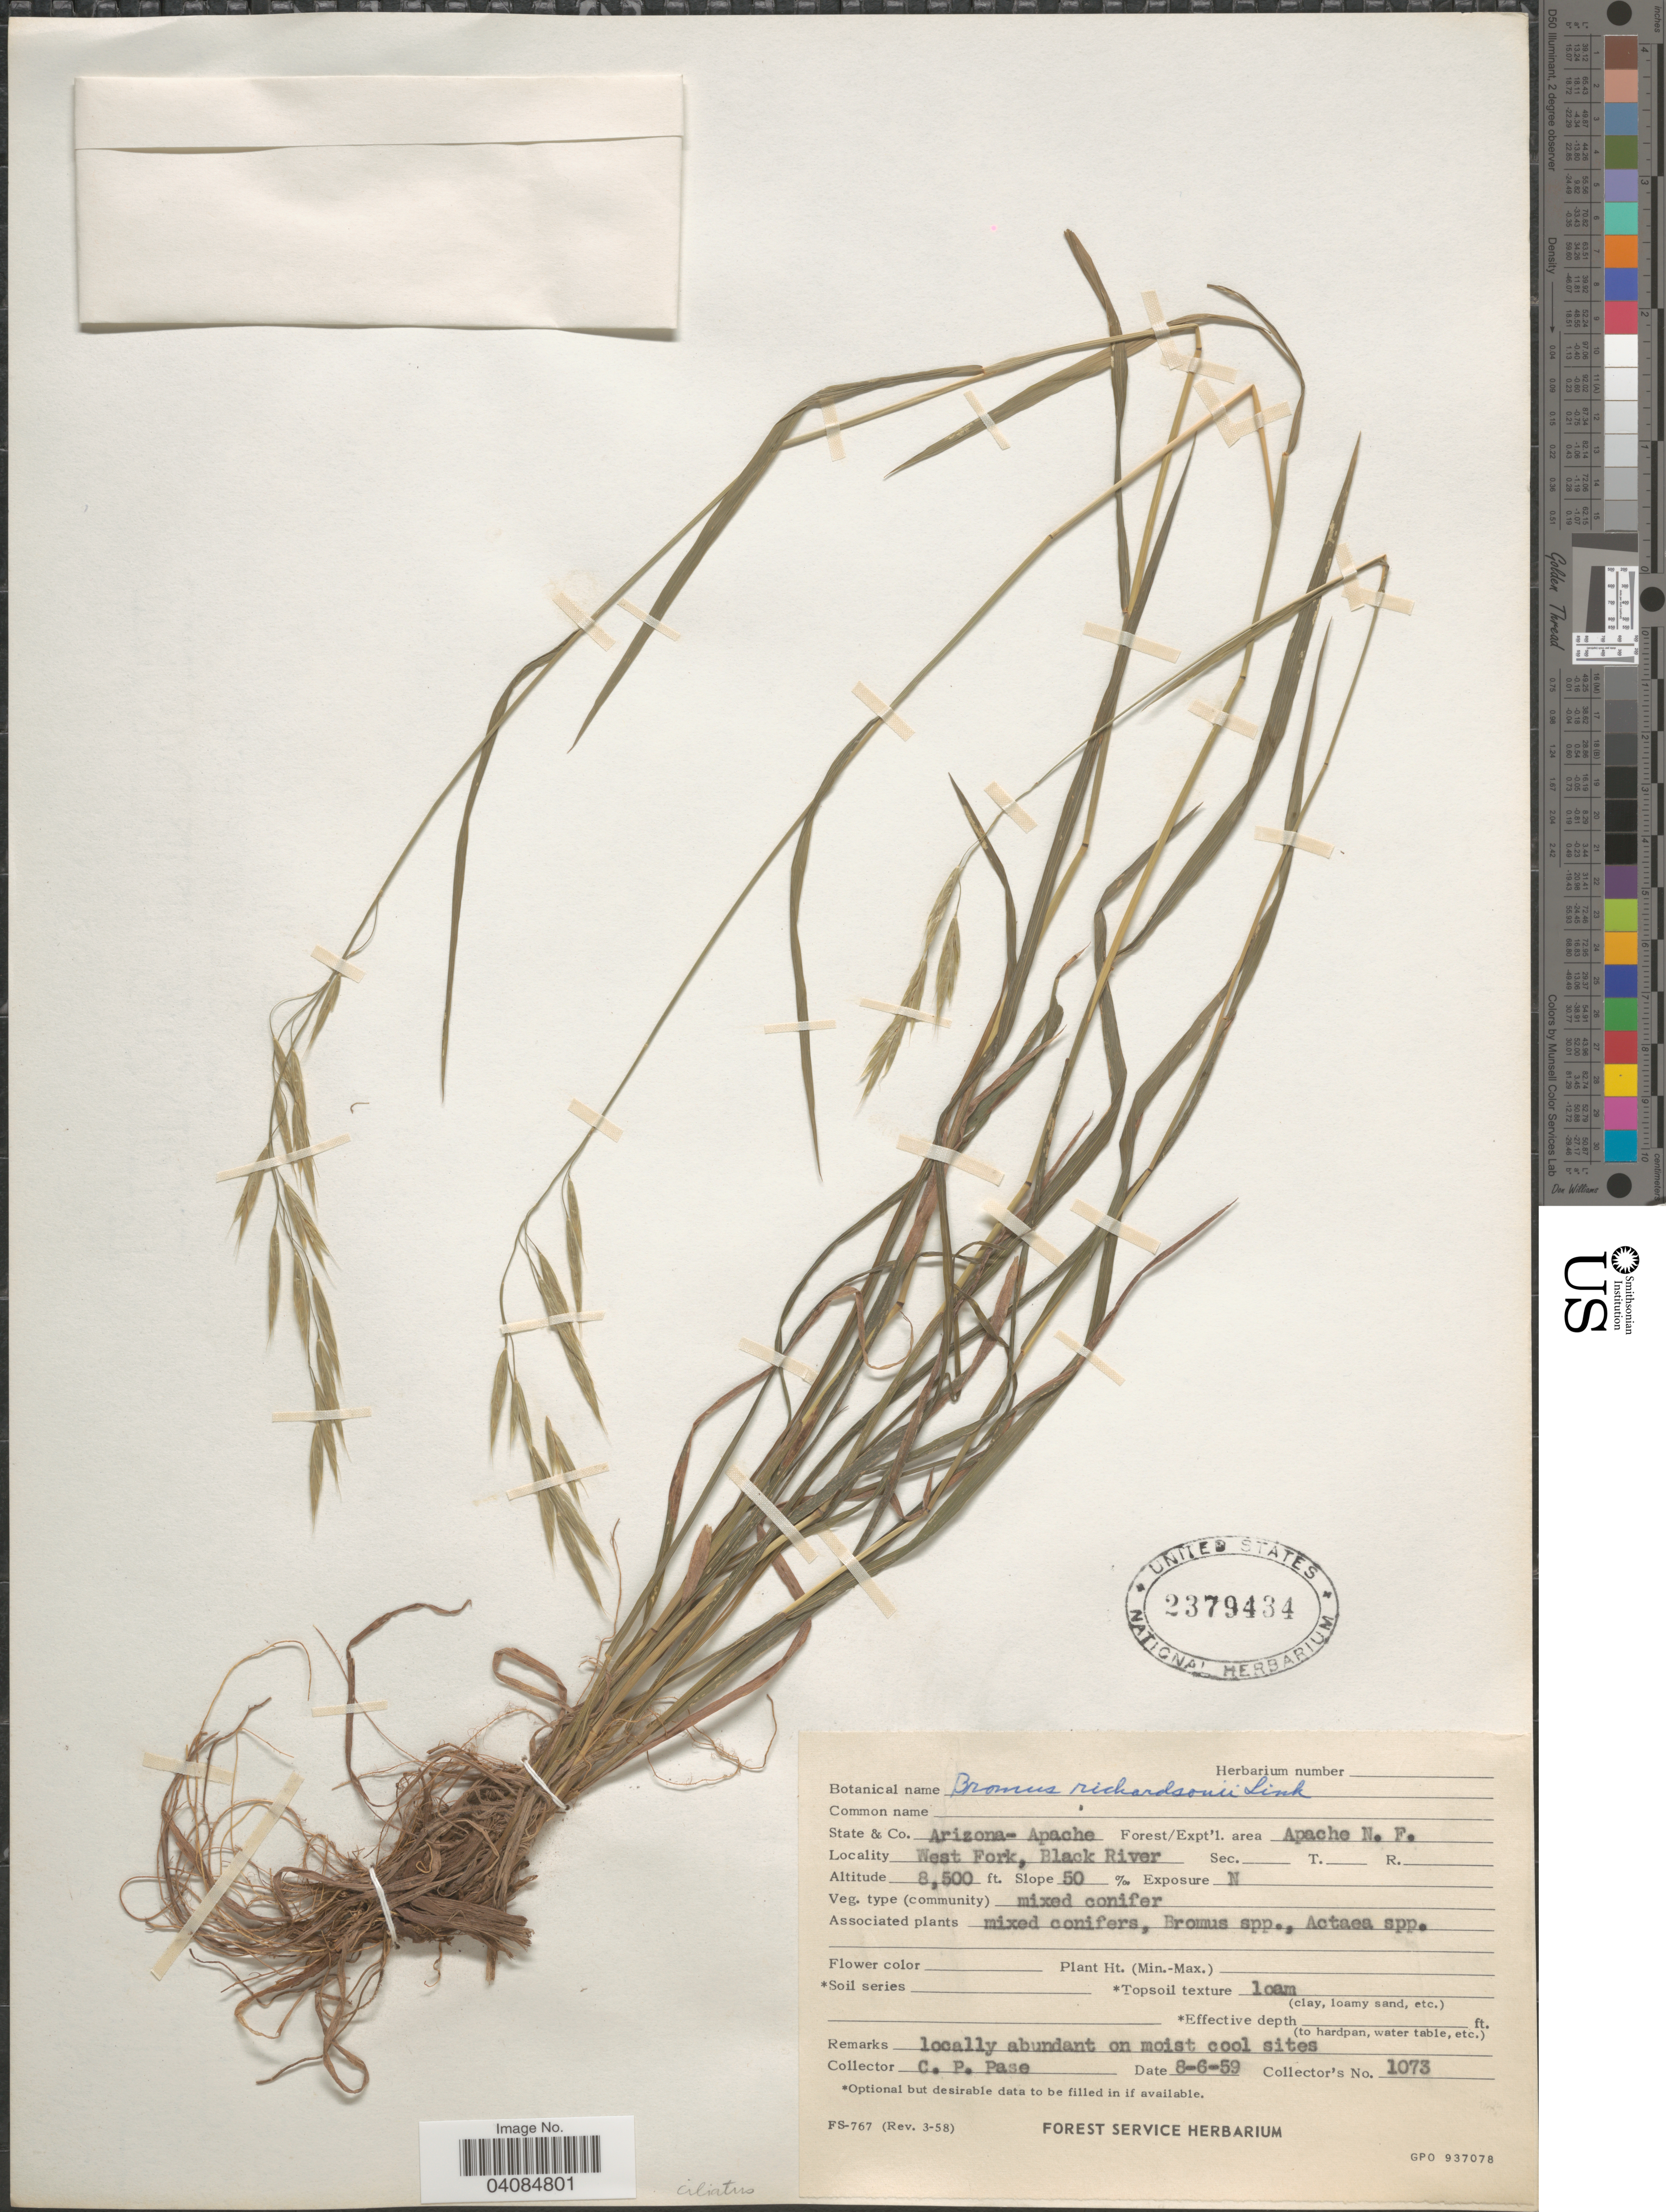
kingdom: Plantae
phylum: Tracheophyta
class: Liliopsida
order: Poales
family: Poaceae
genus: Bromus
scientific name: Bromus richardsonii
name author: Link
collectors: C. P. Pase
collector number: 1073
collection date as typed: Transcribed d/m/y: 6/8/59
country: United States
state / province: Arizona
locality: Co. Apache. Forest/Expt'l. area Apache N. F. West Fork, Black River. Slope 50%. Exposure N.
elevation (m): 2591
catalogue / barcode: US 2379434